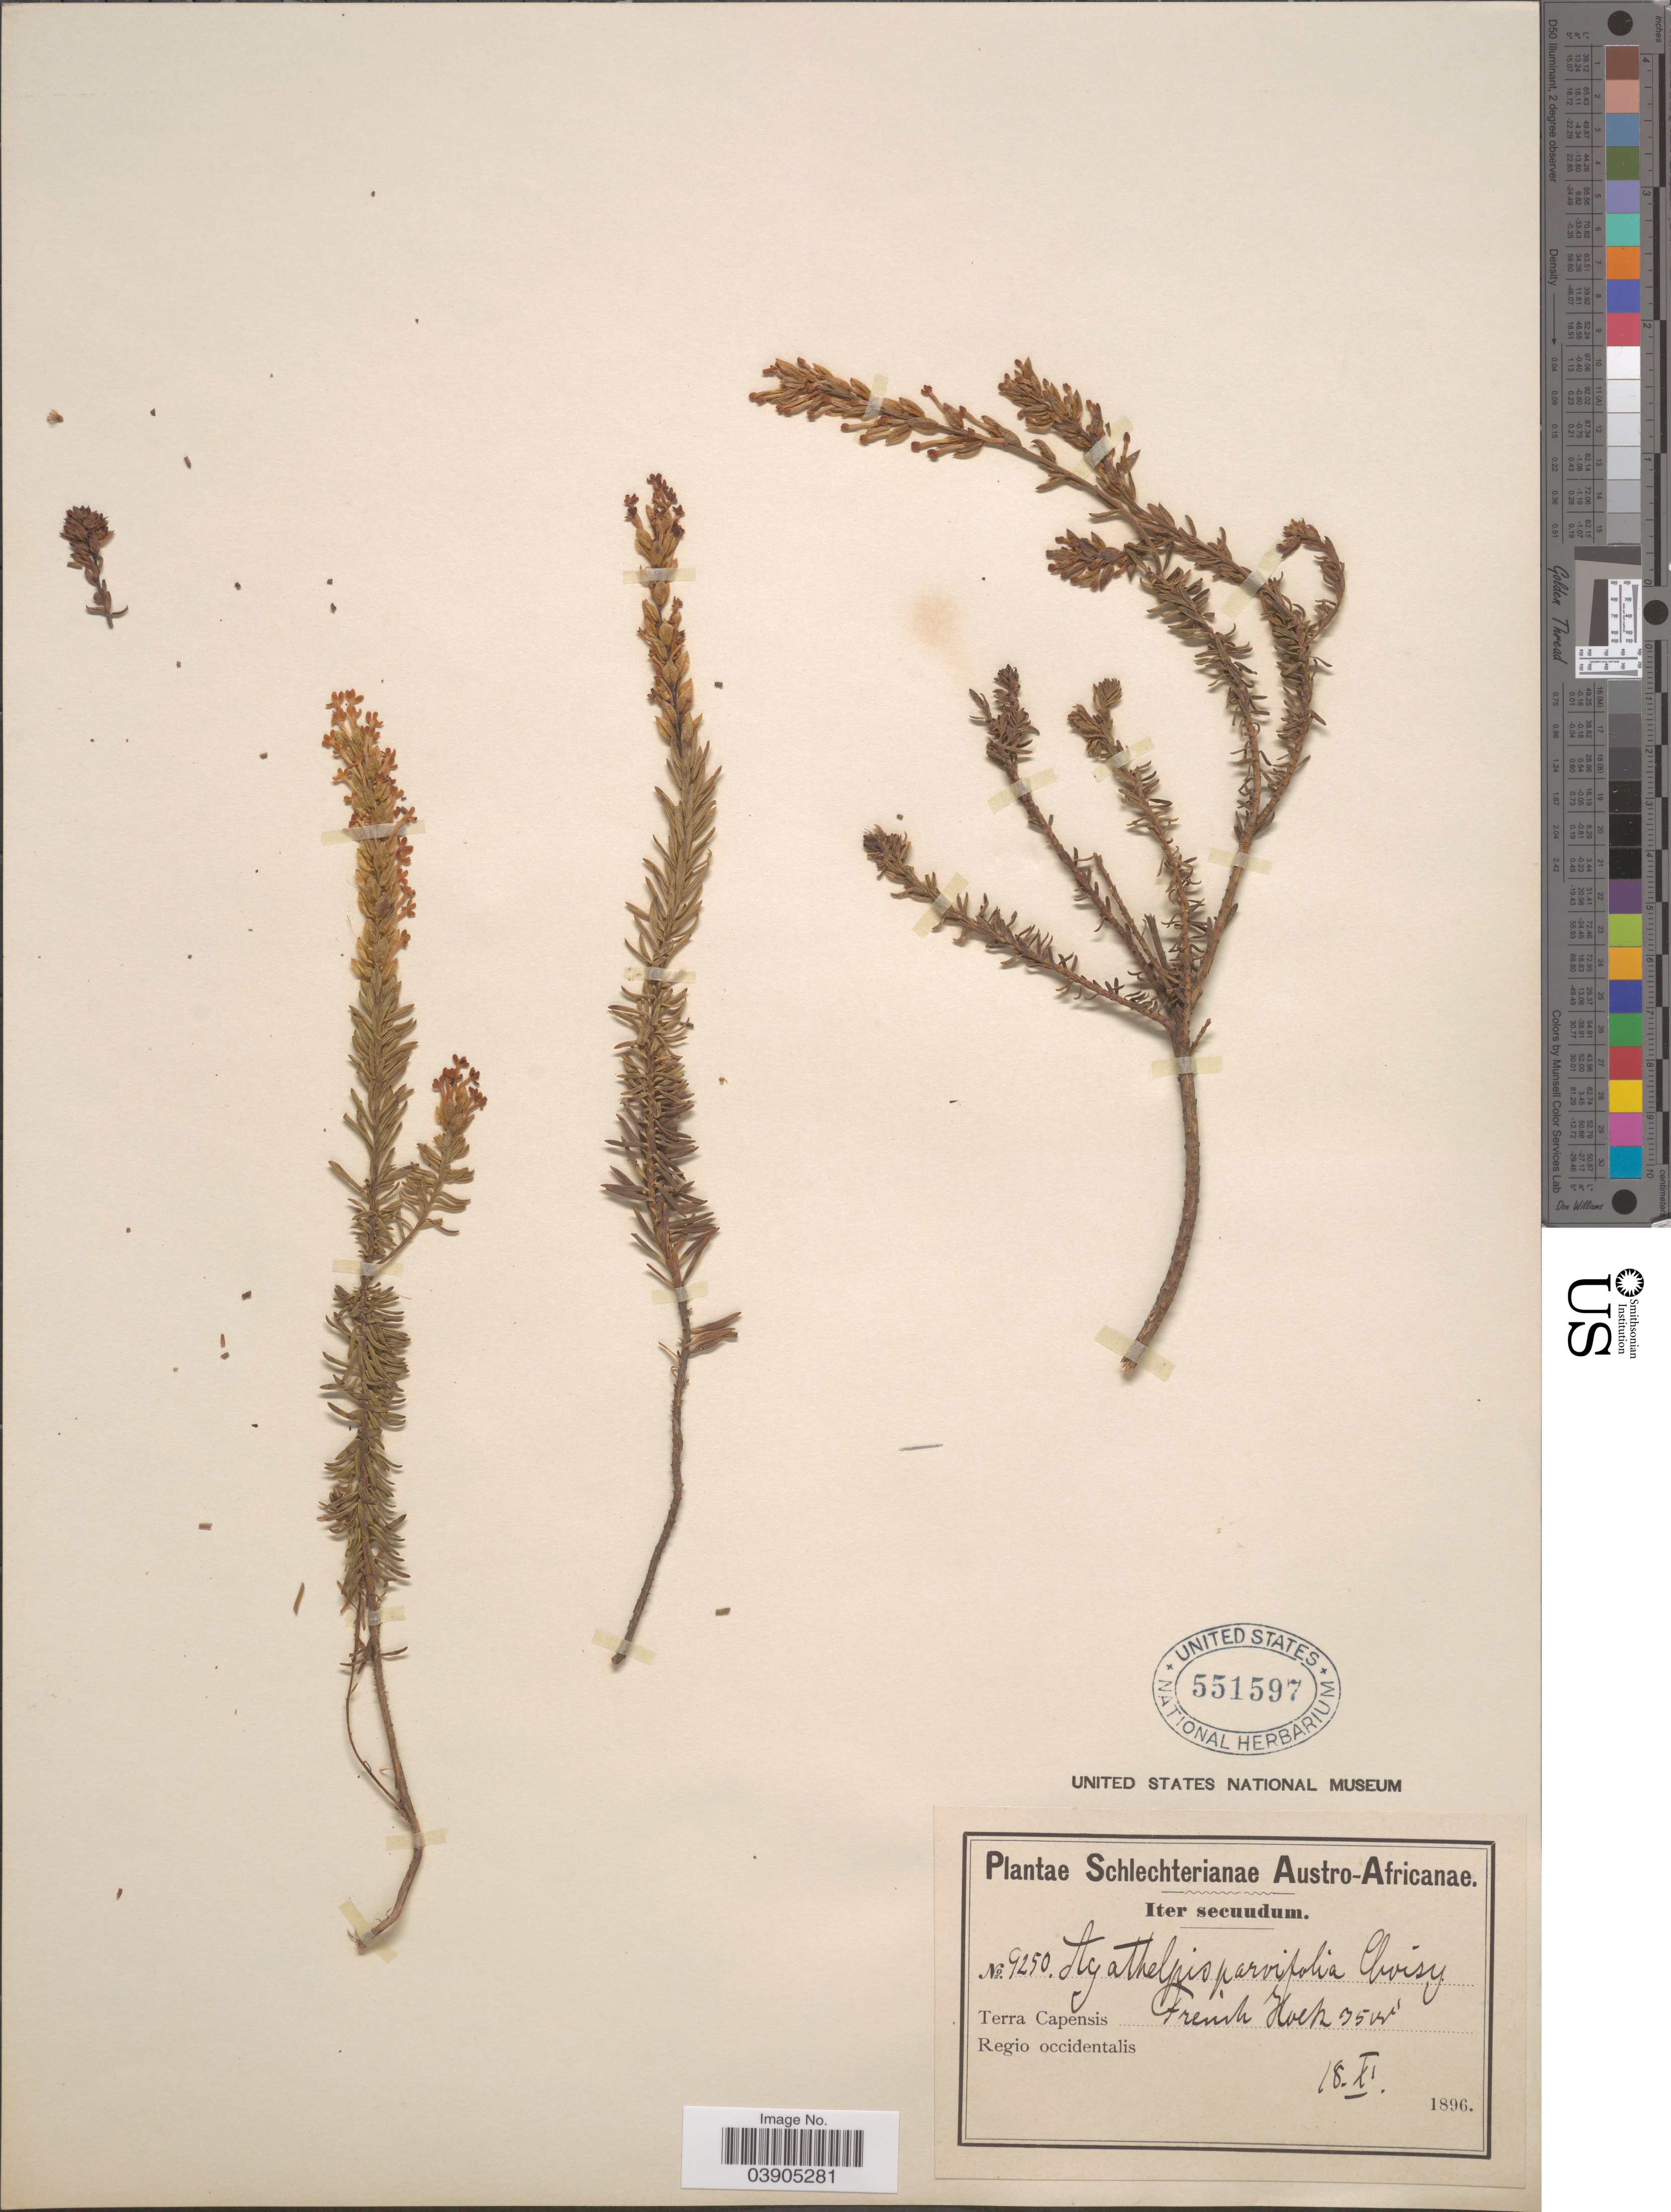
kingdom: Plantae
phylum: Tracheophyta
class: Magnoliopsida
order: Lamiales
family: Plantaginaceae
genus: Agathelpis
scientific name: Agathelpis parvifolia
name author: Choisy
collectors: Schlechter, --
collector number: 9250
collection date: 1896-11-18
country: South Africa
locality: Austro-Africanae. Terra Capensis French Hoek. Regio occidentalis.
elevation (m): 1067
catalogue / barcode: US 551597